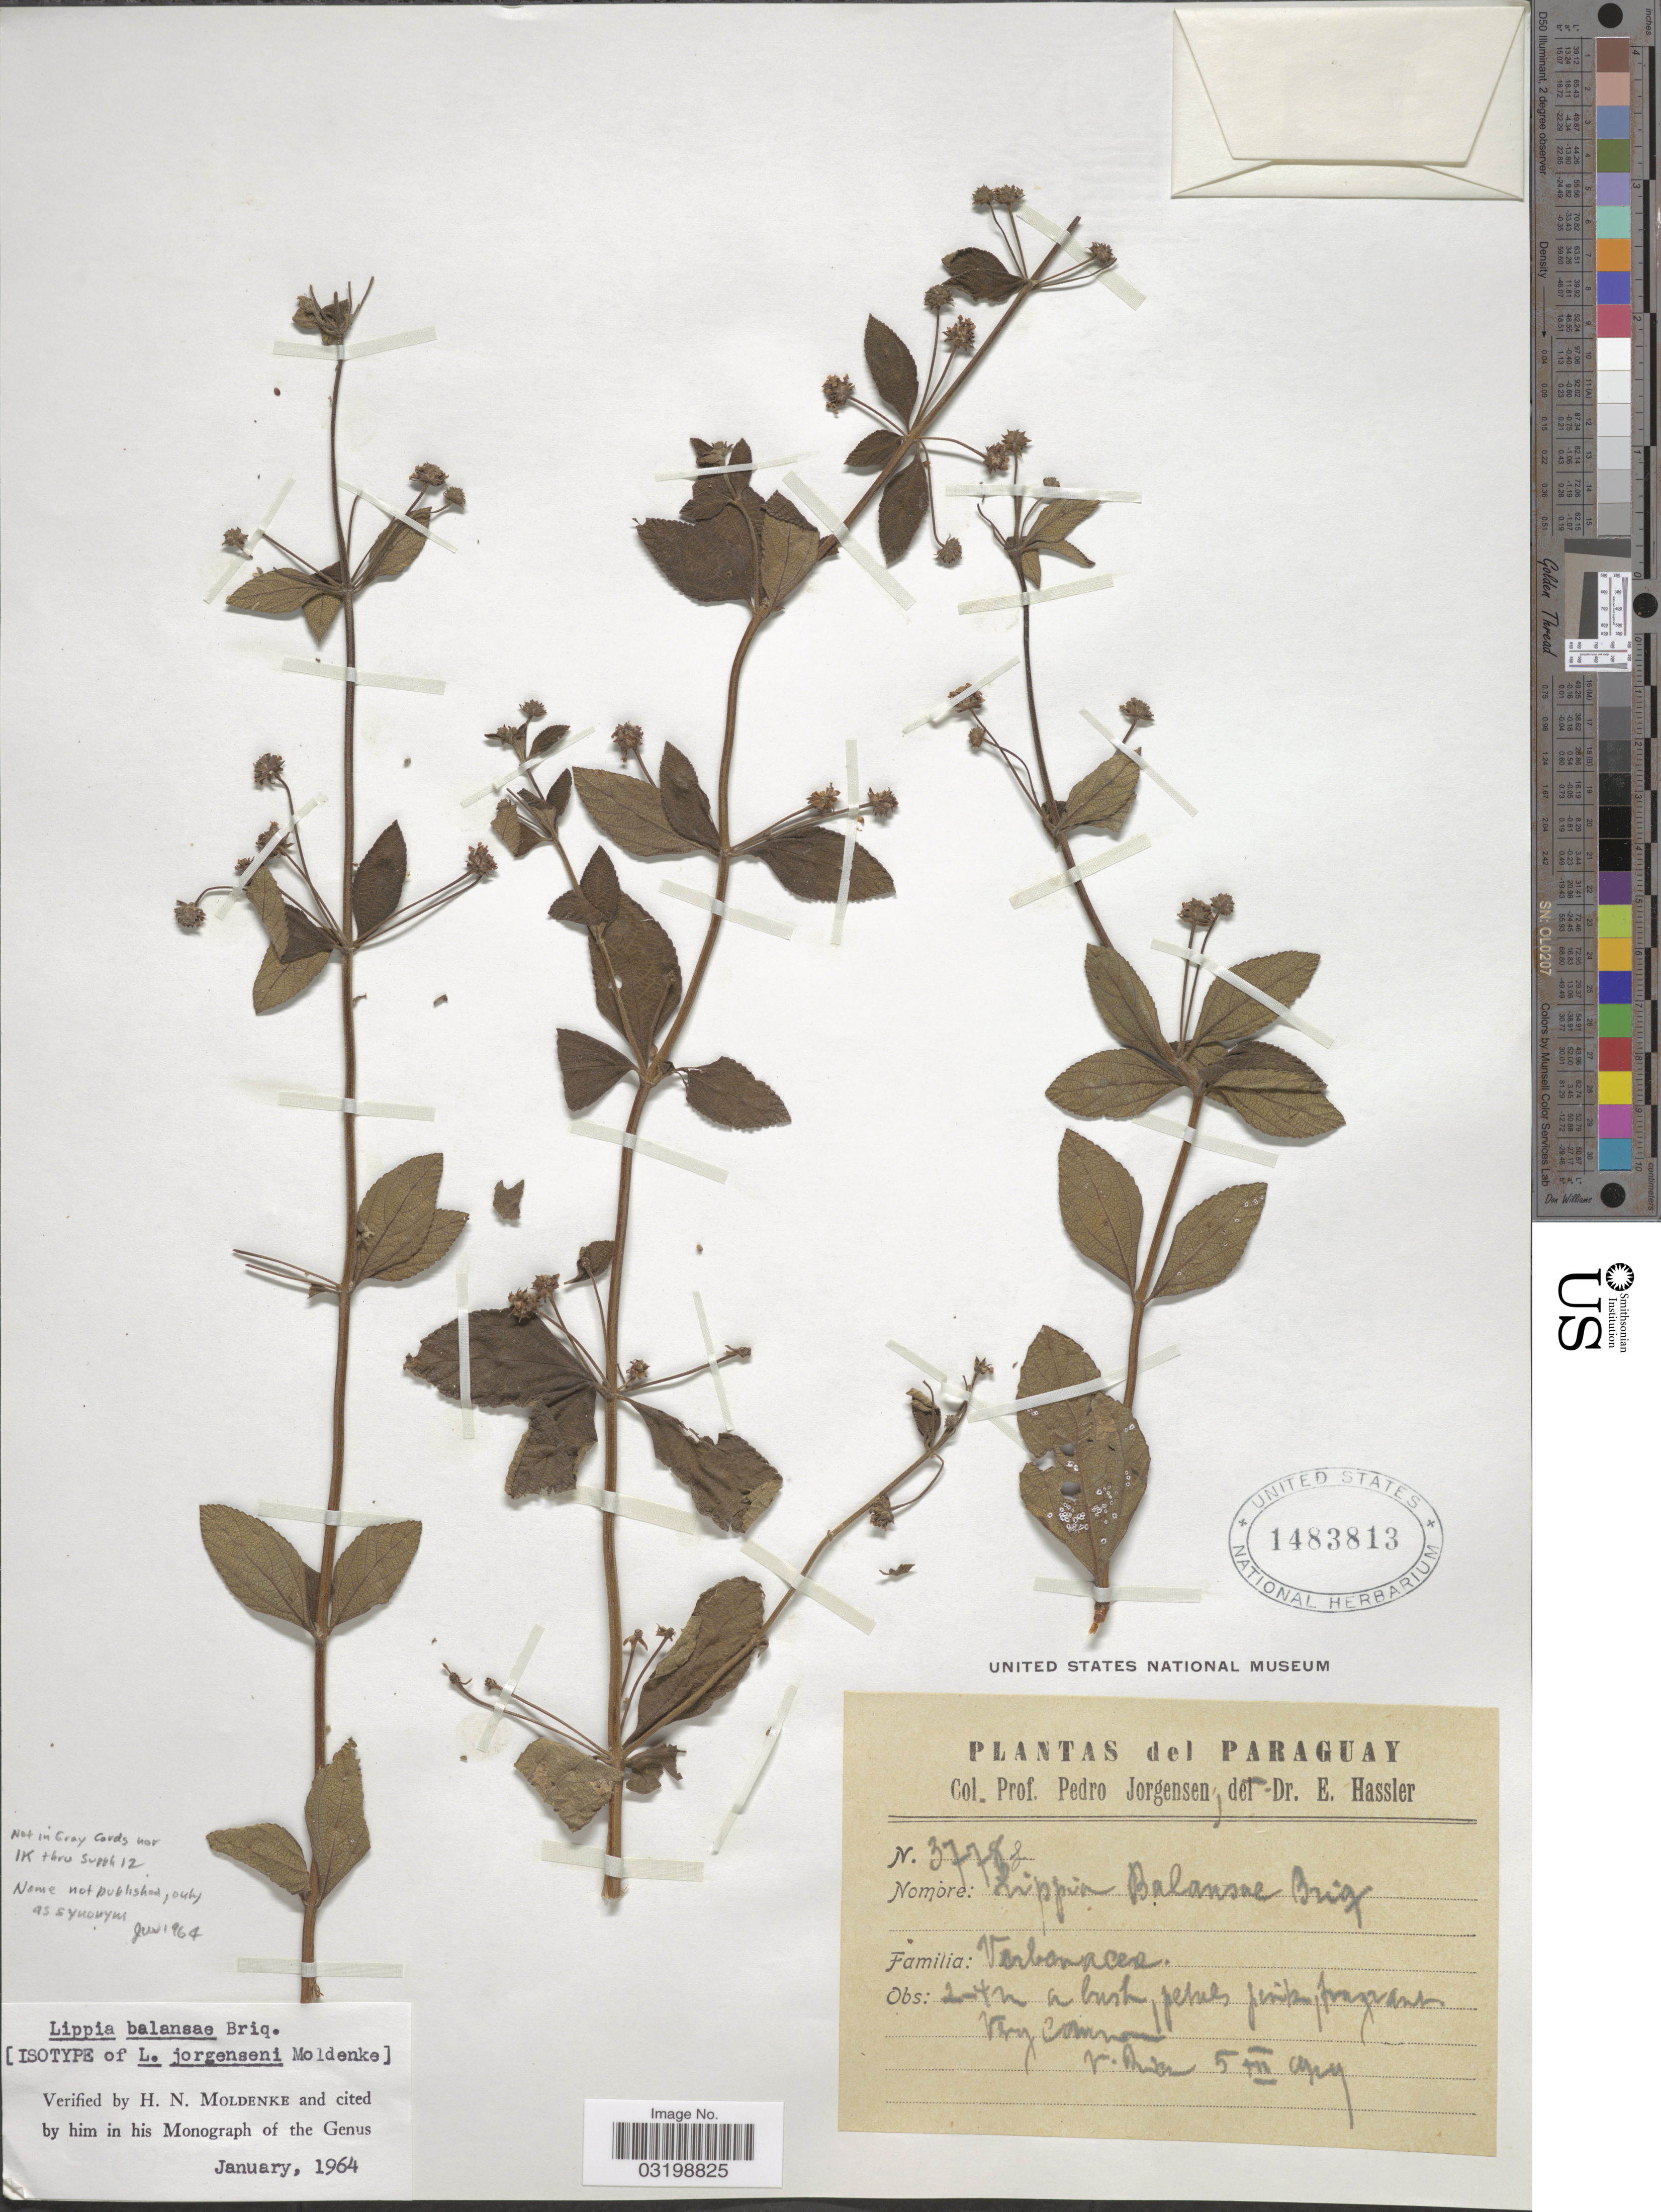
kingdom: Plantae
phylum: Tracheophyta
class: Magnoliopsida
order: Lamiales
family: Verbenaceae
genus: Lippia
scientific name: Lippia balansae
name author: Briq.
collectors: P. Jörgensen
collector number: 37788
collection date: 1929-12-05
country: Paraguay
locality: V. Rica.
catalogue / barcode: US 1483813